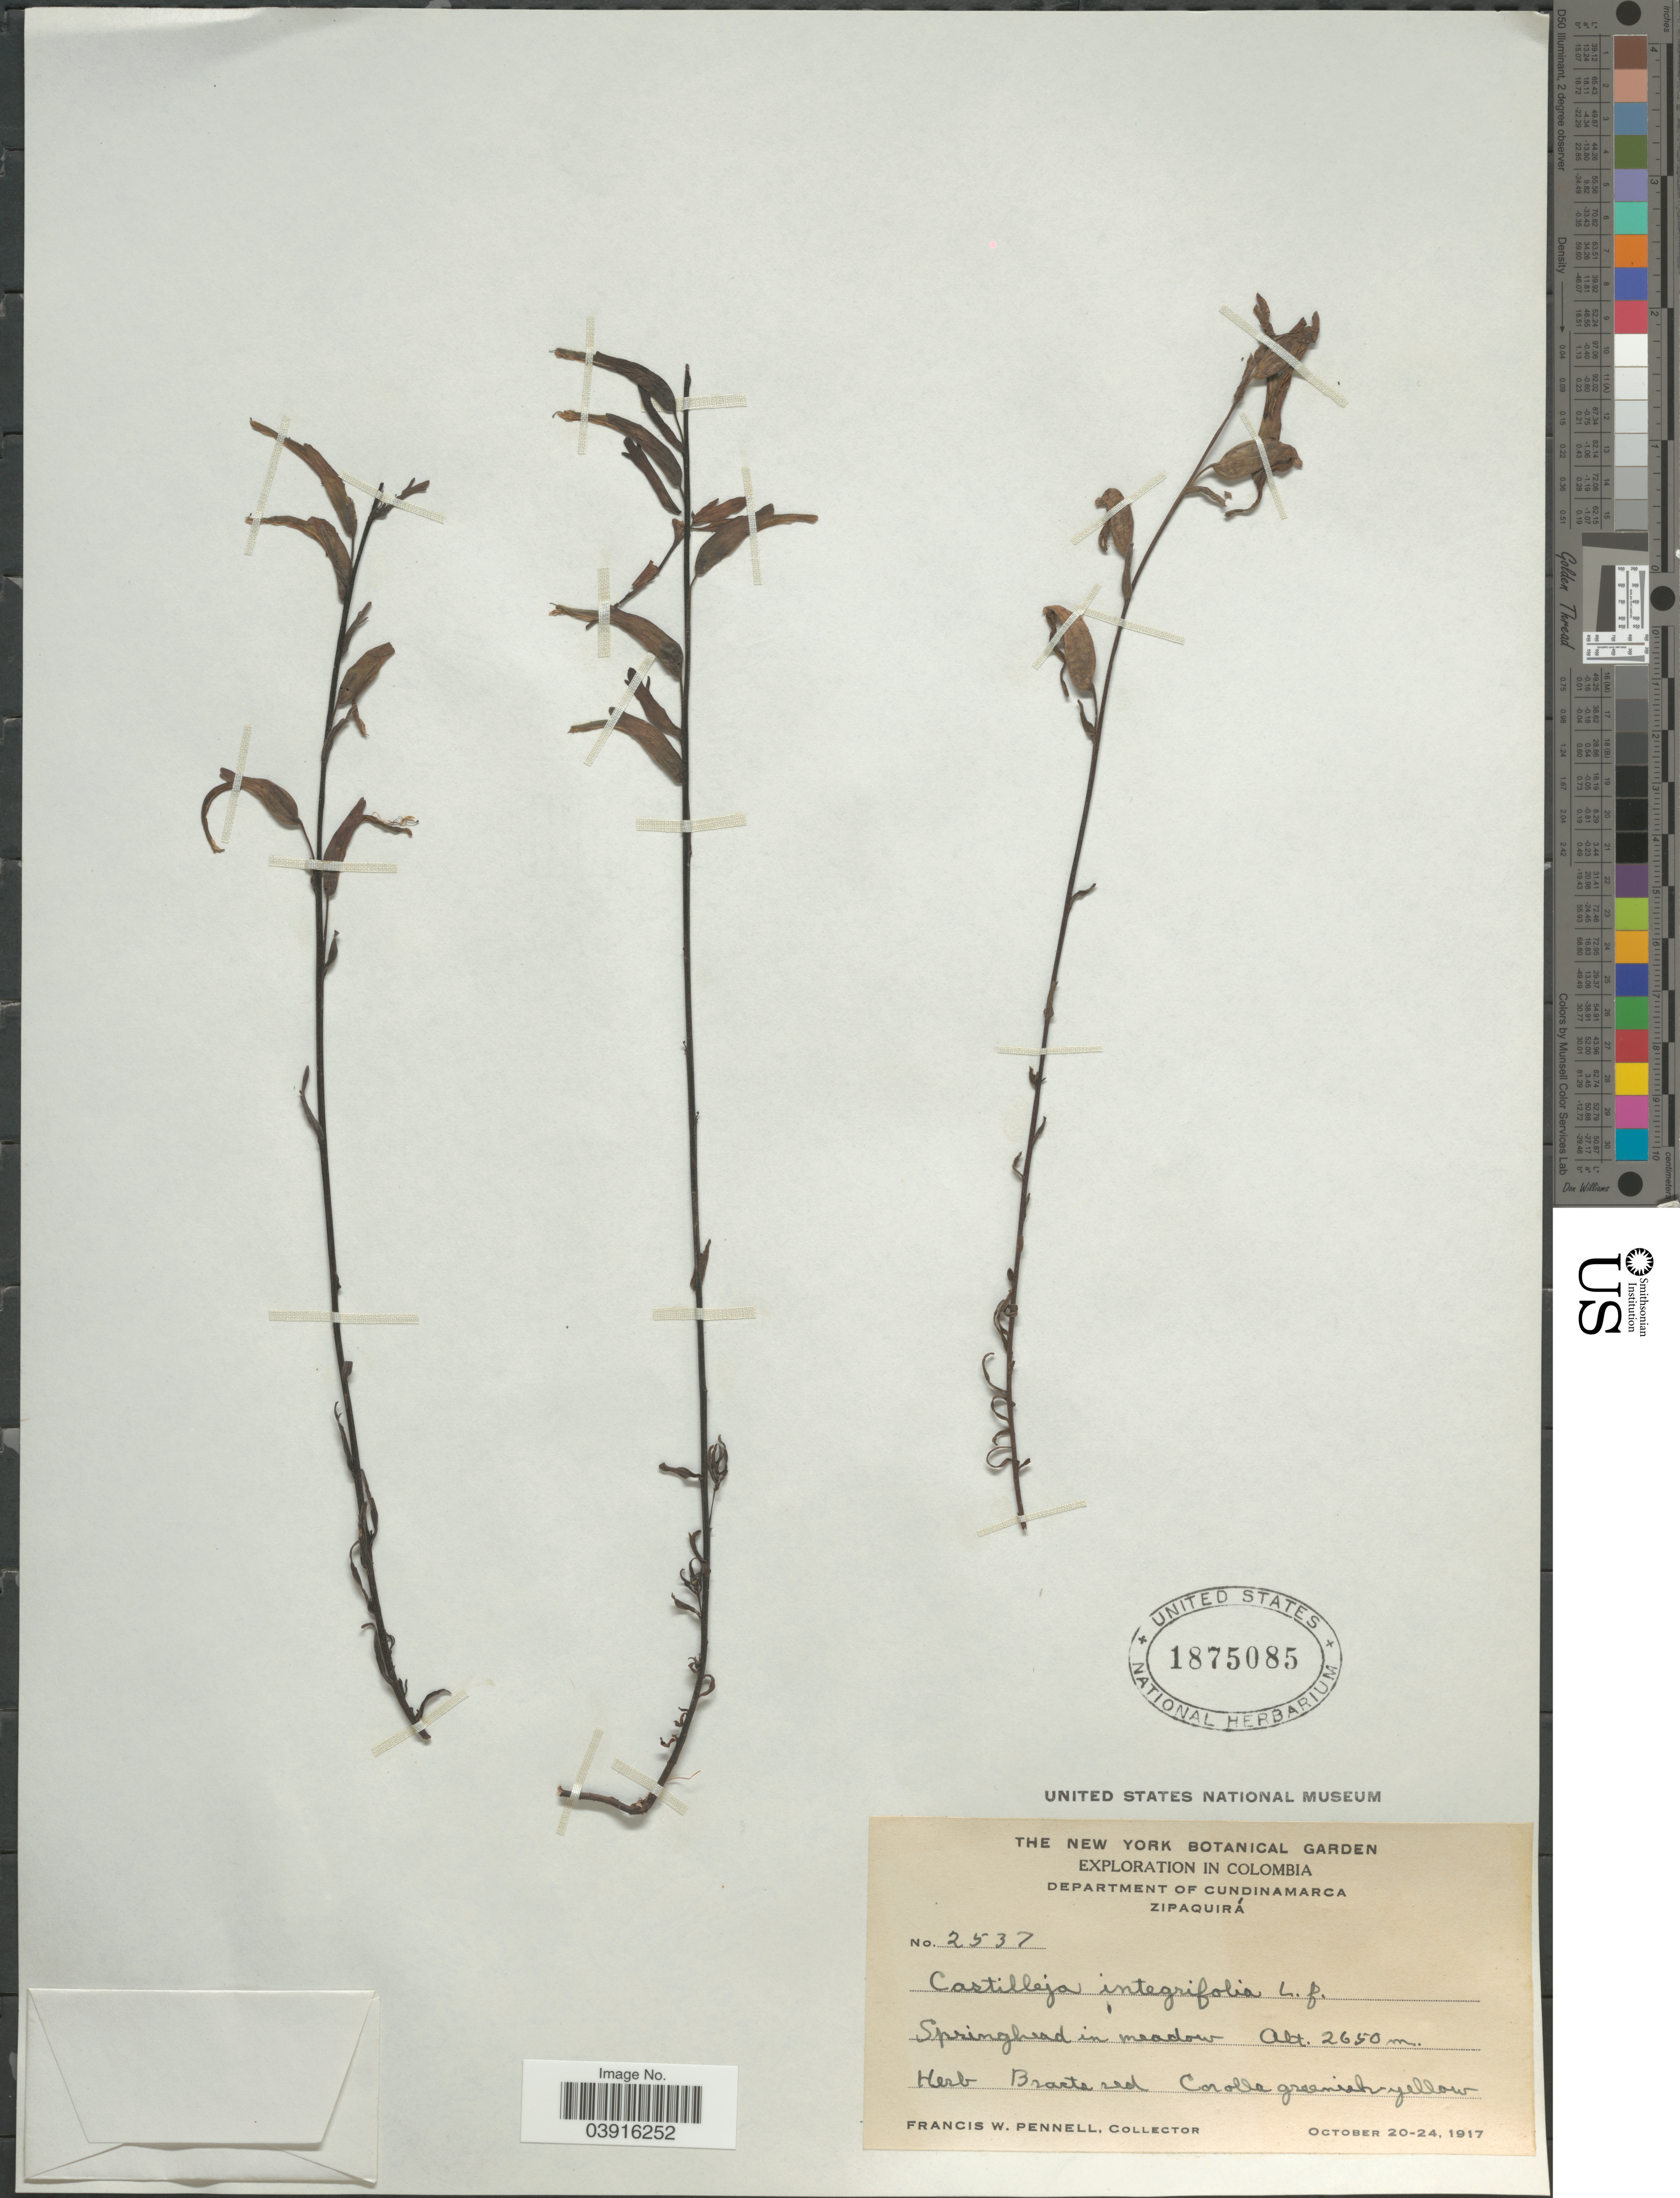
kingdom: Plantae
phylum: Tracheophyta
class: Magnoliopsida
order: Lamiales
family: Orobanchaceae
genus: Castilleja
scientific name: Castilleja fissifolia var. integrifolia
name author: (L. f.) Wedd.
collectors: F. W. Pennell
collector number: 2537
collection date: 1917-10-20/1917-10-24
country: Colombia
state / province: Cundinamarca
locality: Department of Cundinamarca. Zipaquirá.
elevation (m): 2650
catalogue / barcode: US 1875085